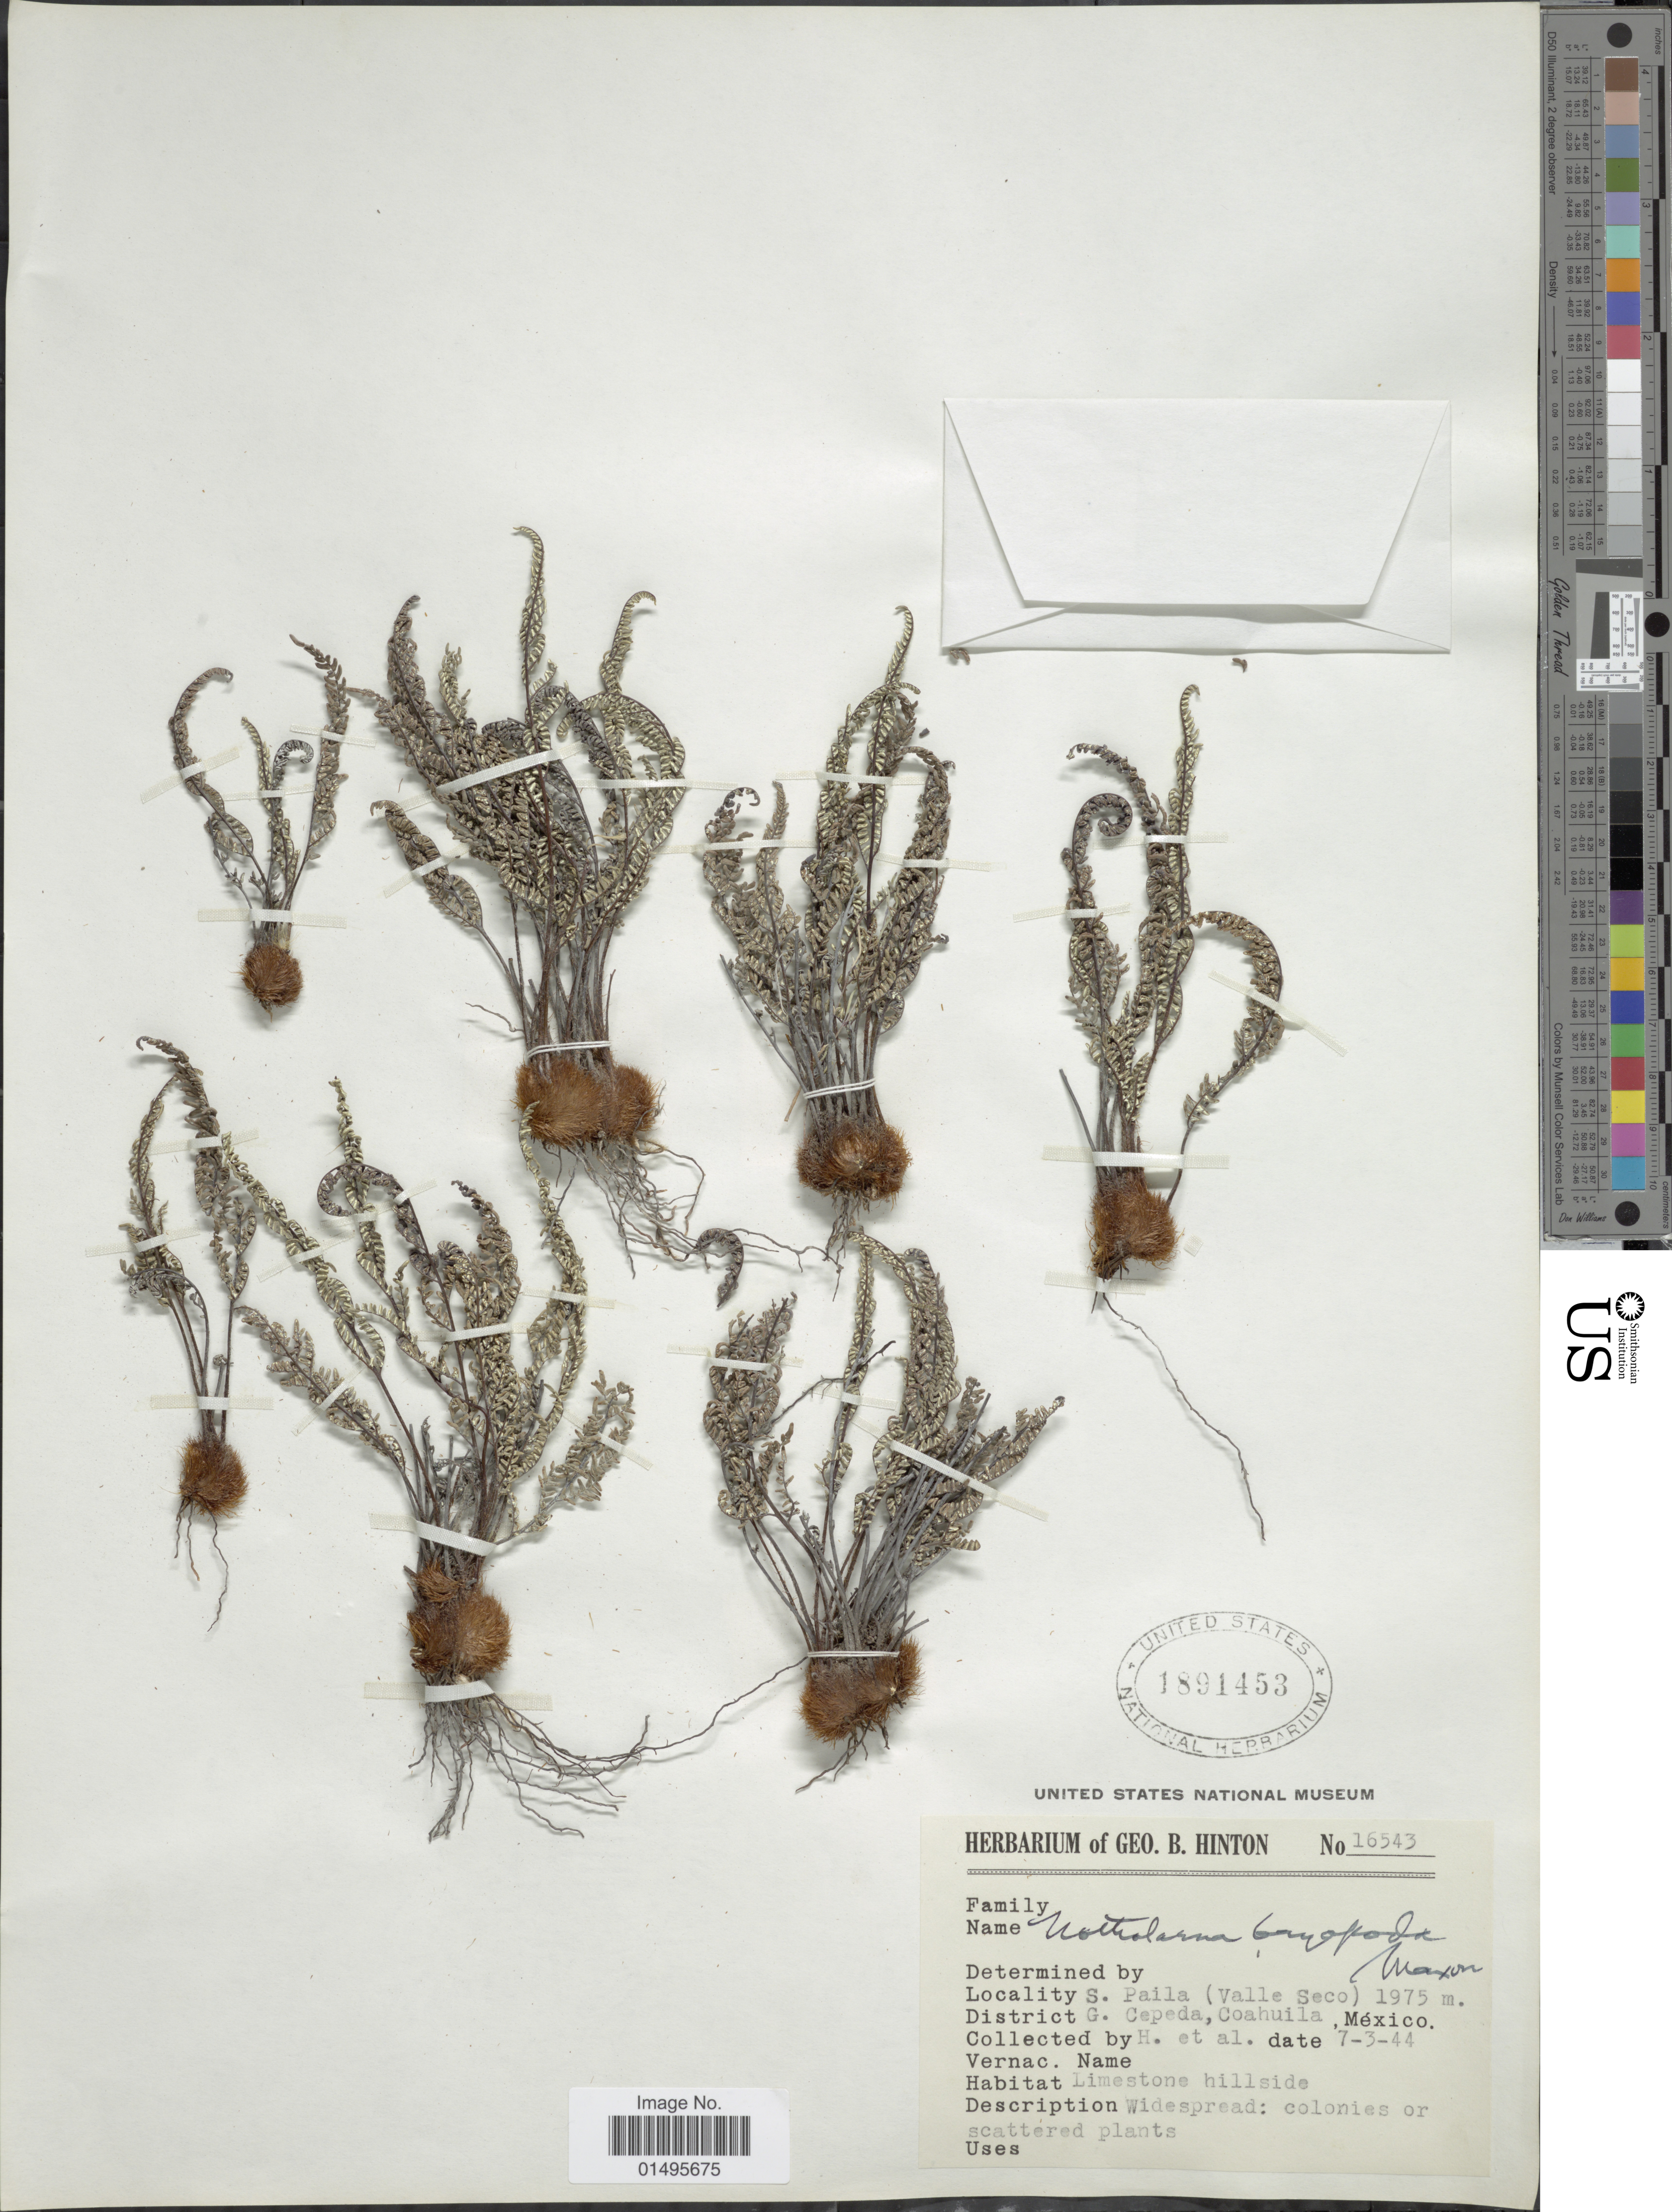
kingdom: Plantae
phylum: Tracheophyta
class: Polypodiopsida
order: Polypodiales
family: Pteridaceae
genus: Notholaena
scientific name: Notholaena bryopoda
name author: Maxon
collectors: G. B. Hinton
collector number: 16543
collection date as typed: Transcribed d/m/y: 3/7/44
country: Mexico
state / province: Coahuila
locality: S. Paila (Valle Seco), District G. Cepeda, Limestone hillside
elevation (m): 1975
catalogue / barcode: US 1891453